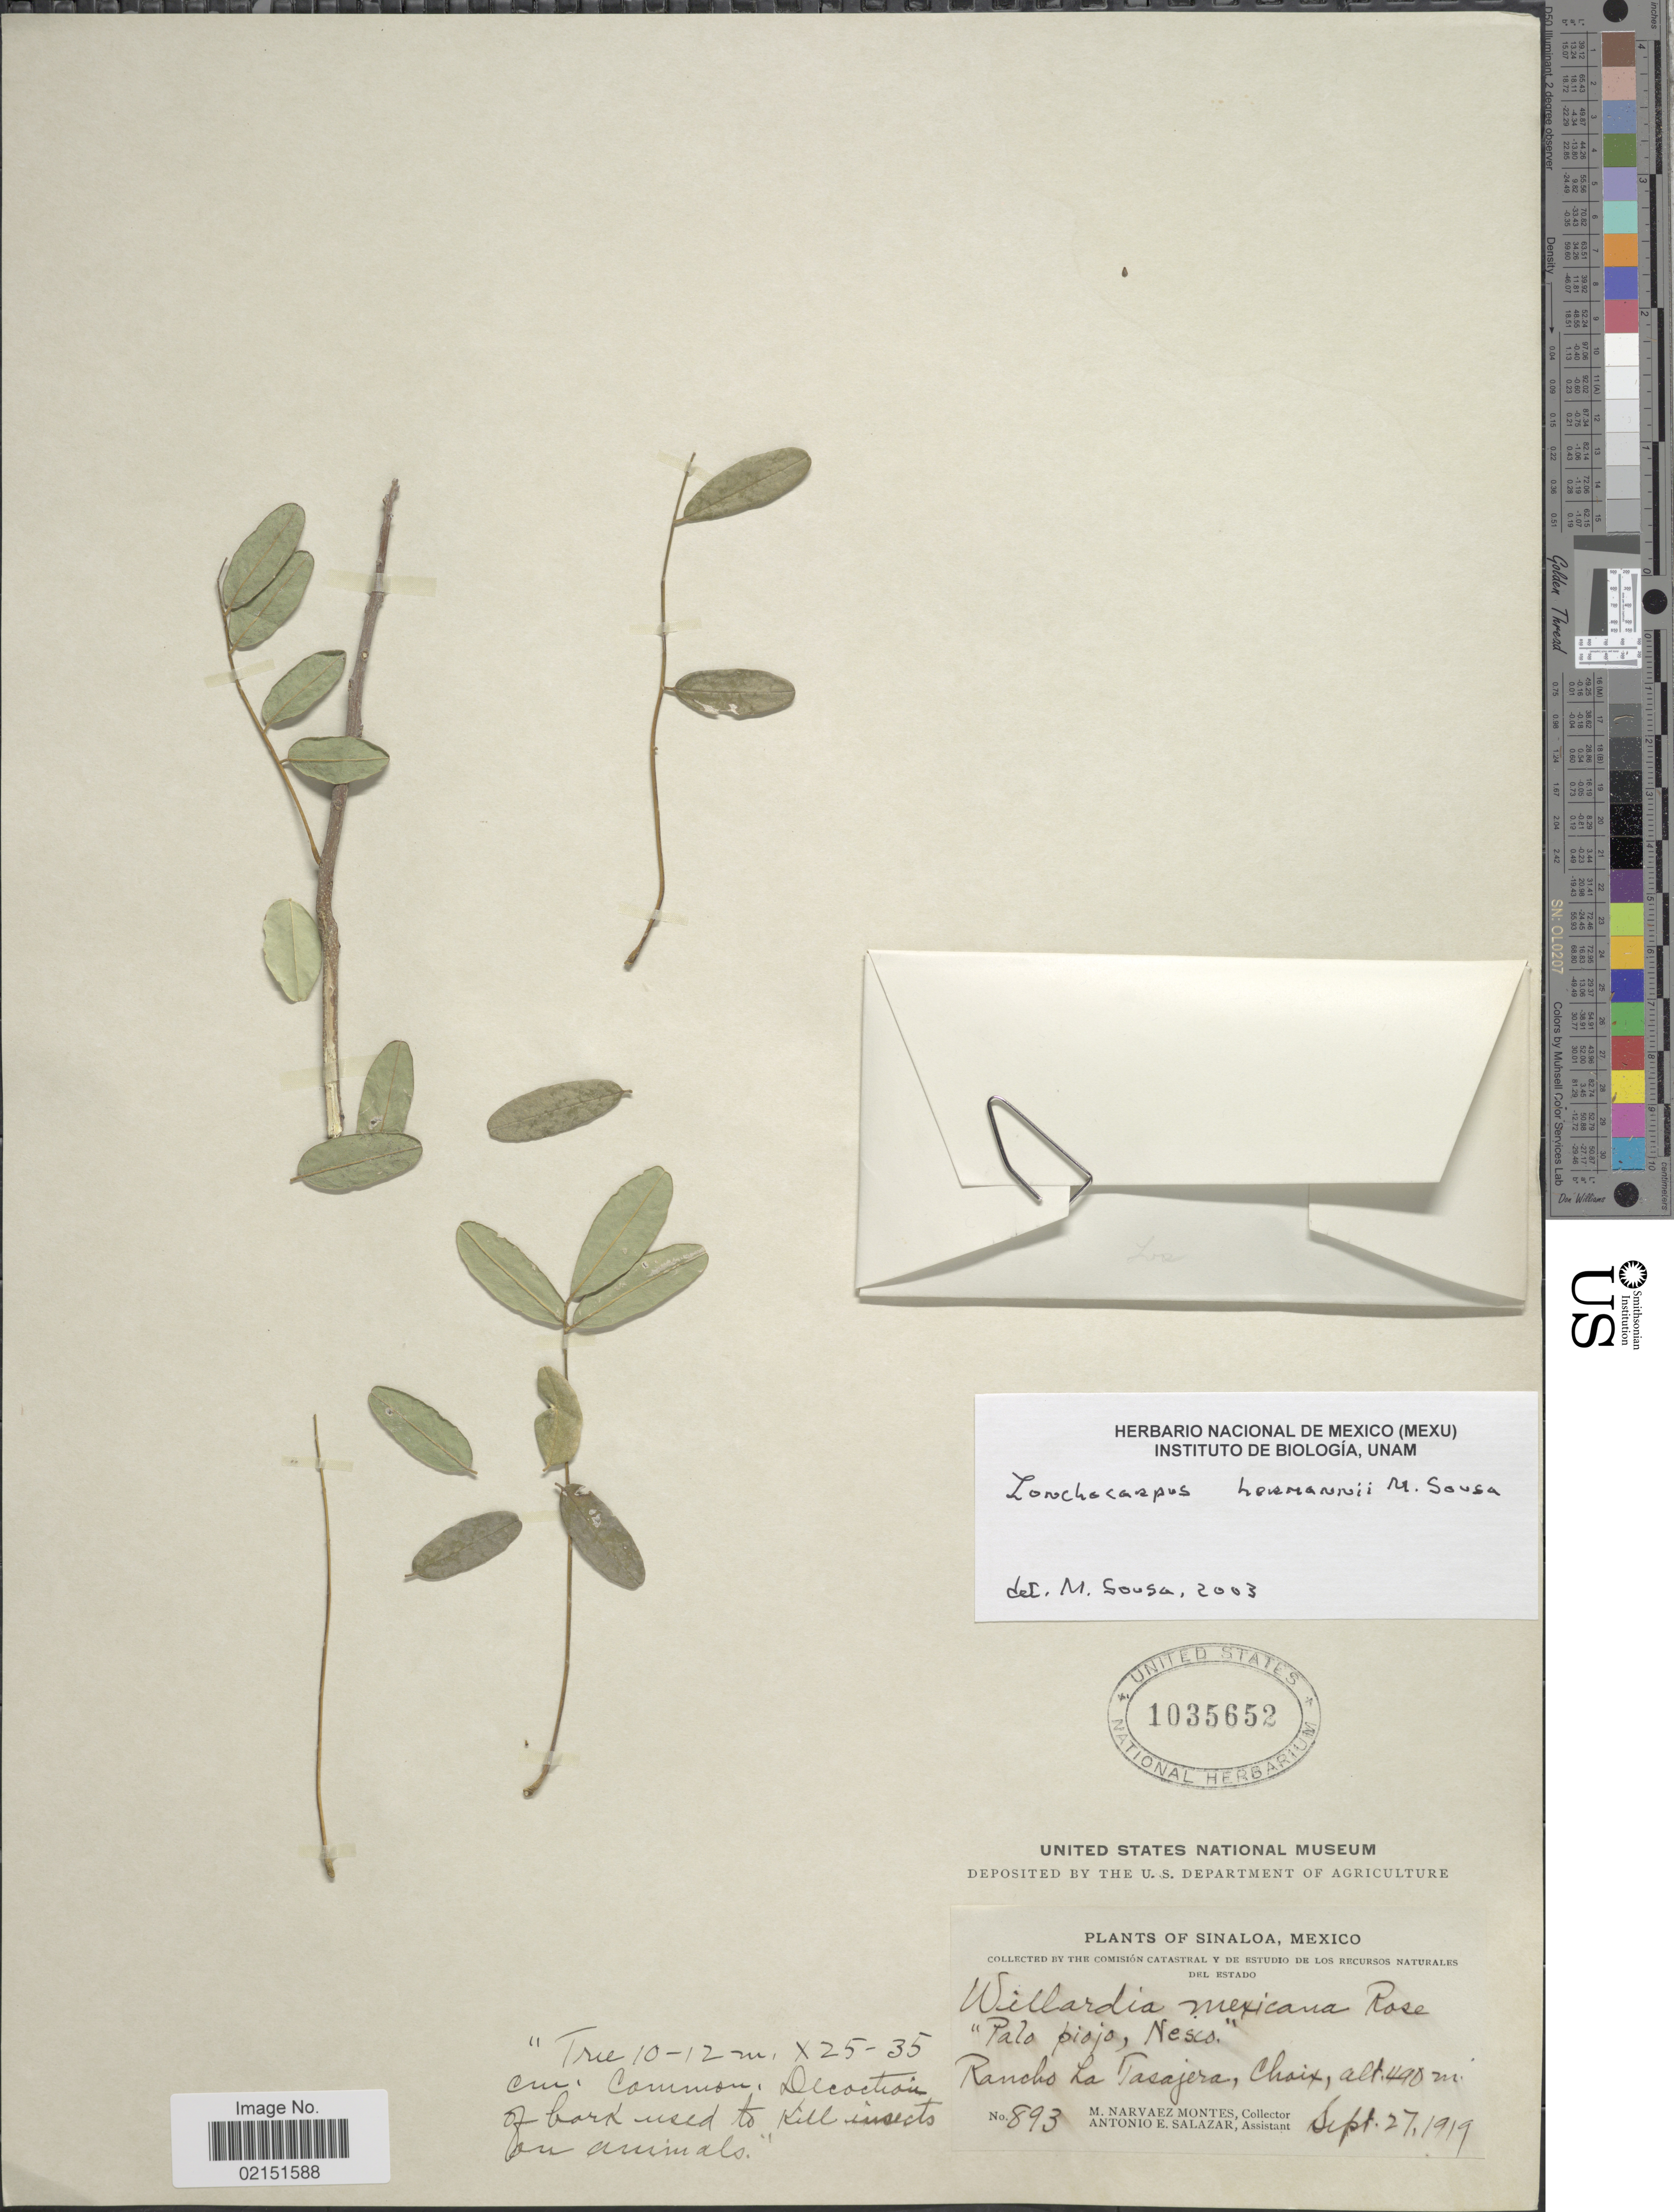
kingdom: Plantae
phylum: Tracheophyta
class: Magnoliopsida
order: Fabales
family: Fabaceae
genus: Lonchocarpus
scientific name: Lonchocarpus hermannii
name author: M. Sousa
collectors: M. Navarez Montes & A. E. Salazar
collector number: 893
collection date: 1919-09-27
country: Mexico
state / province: Sinaloa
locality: Rancho La Tasajera, Choix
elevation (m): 490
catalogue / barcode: US 1035652